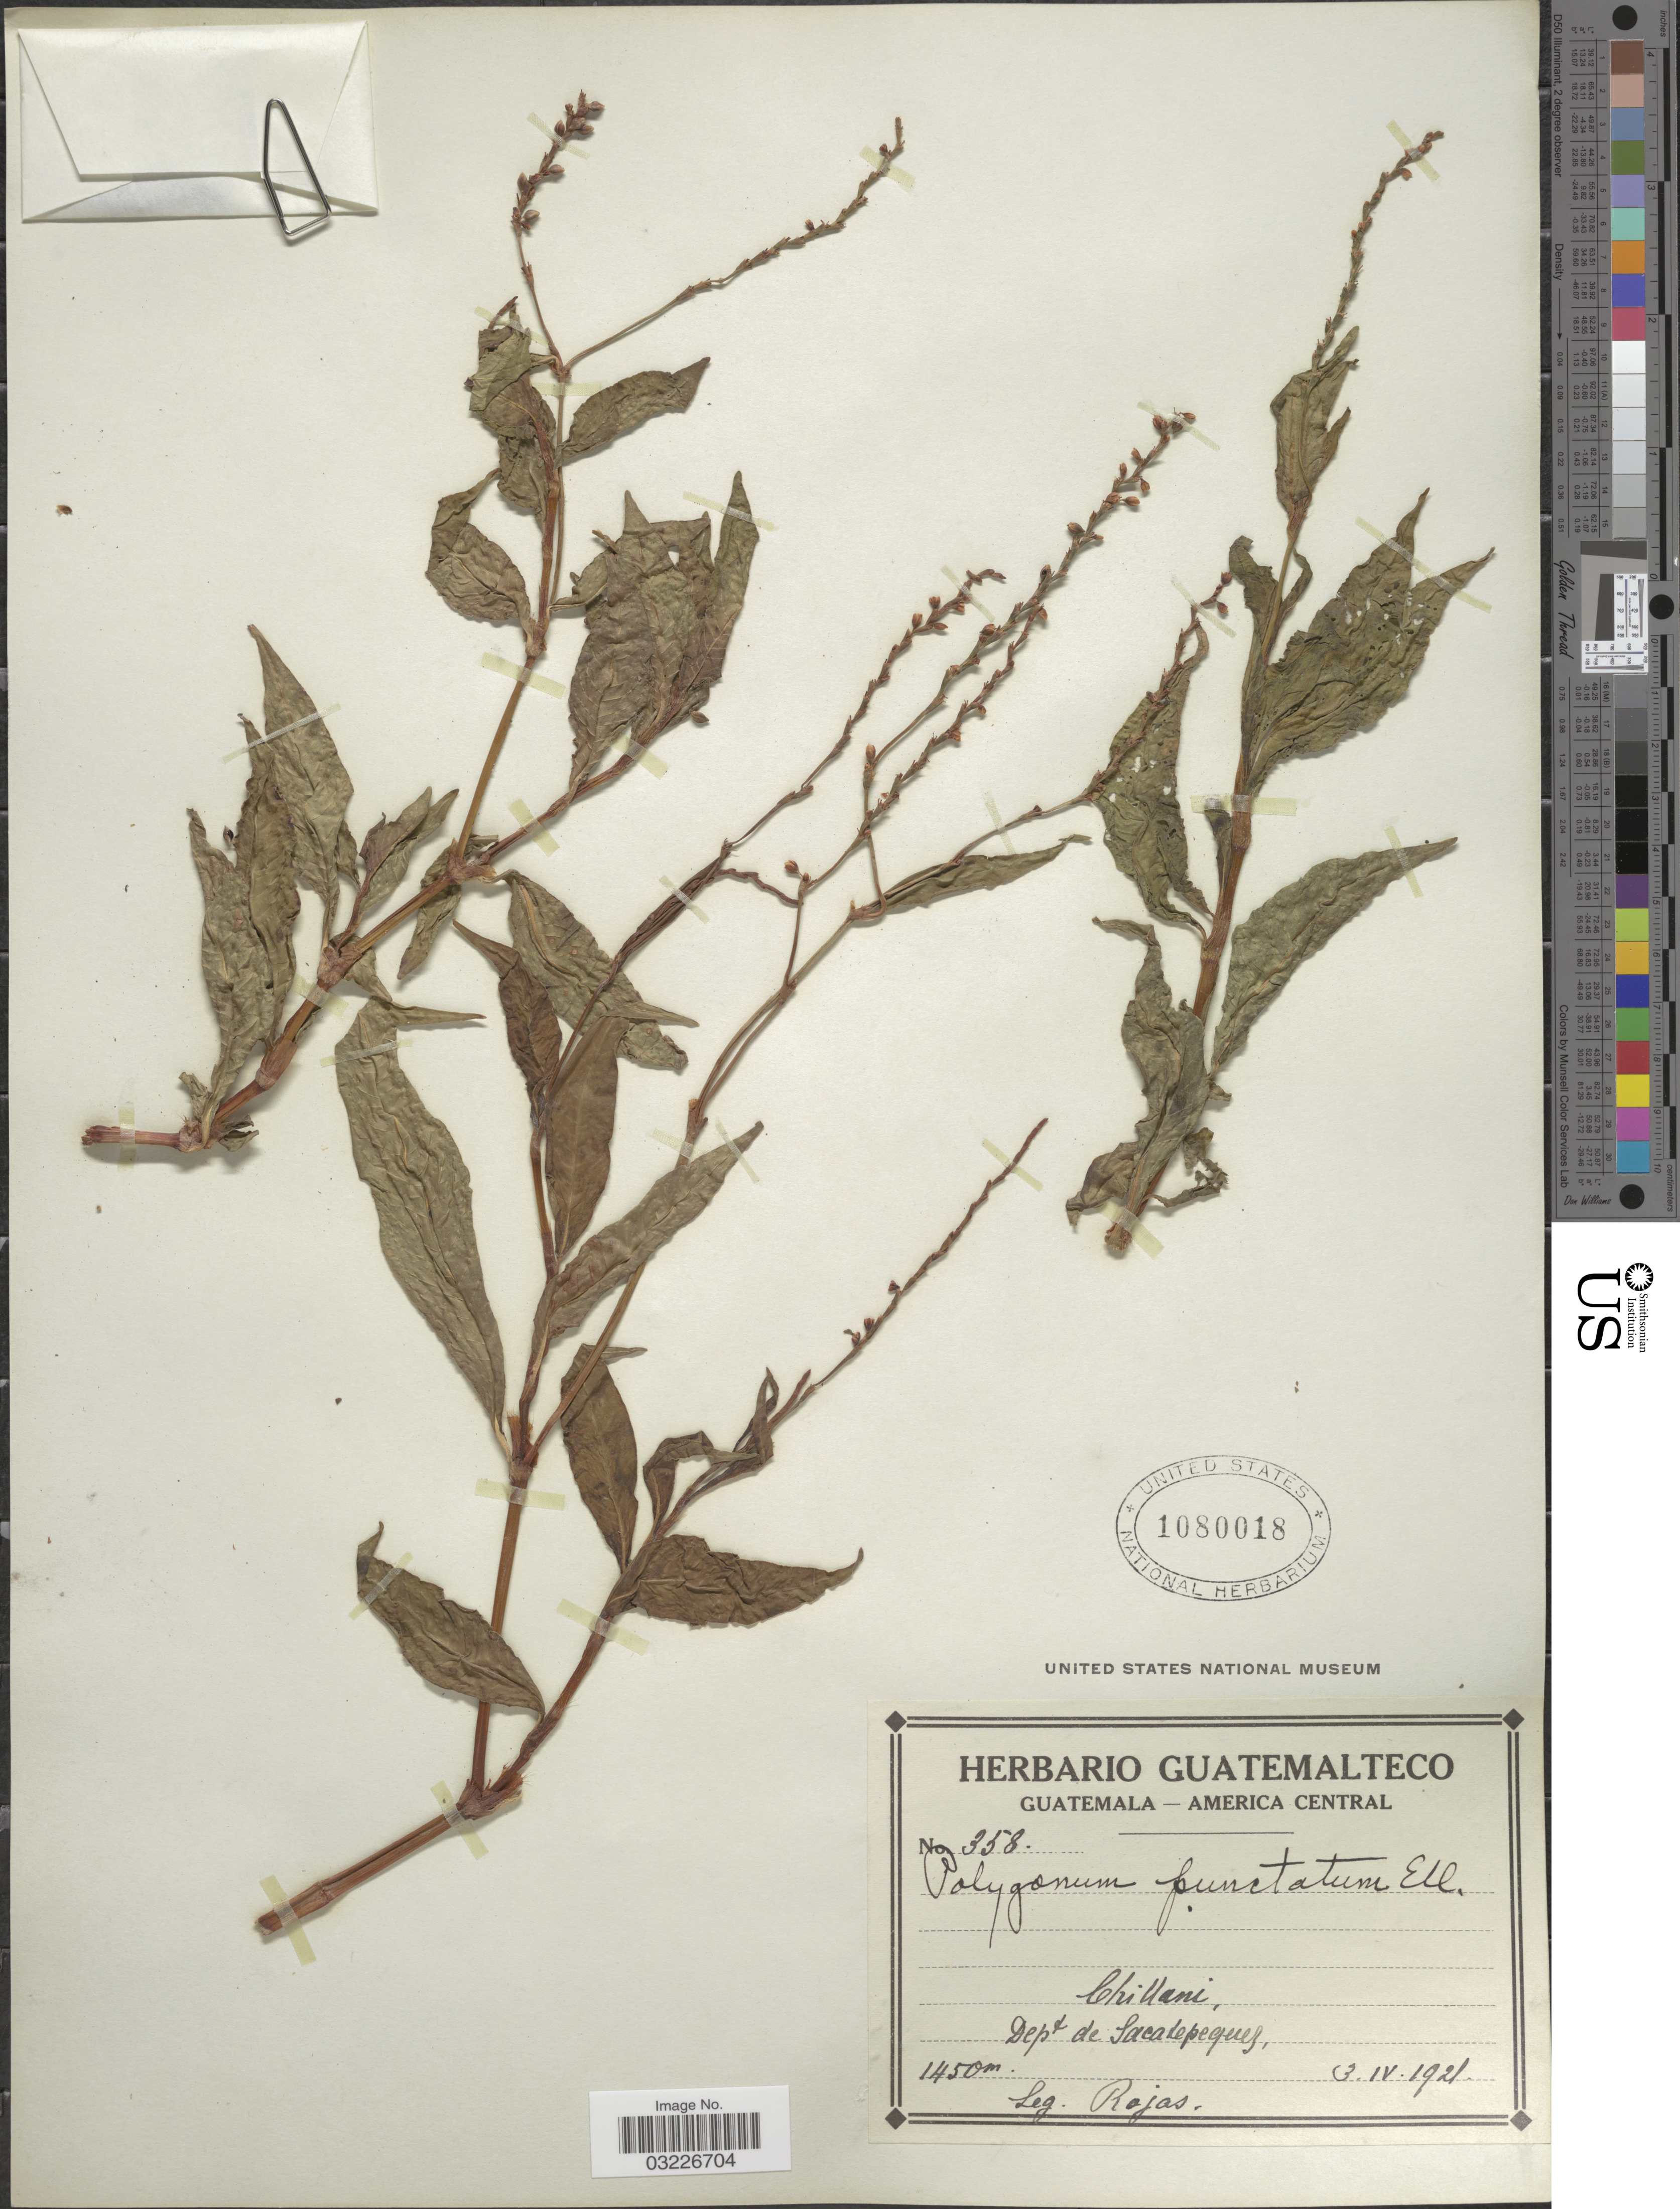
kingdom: Plantae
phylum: Tracheophyta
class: Magnoliopsida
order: Caryophyllales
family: Polygonaceae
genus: Persicaria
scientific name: Persicaria punctata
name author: (Elliott) Small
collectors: Rojas, --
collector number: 358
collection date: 1921-04-03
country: Guatemala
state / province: Sacatepéquez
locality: Chillani, Dept de Sacatepequez.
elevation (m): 1450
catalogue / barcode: US 1080018